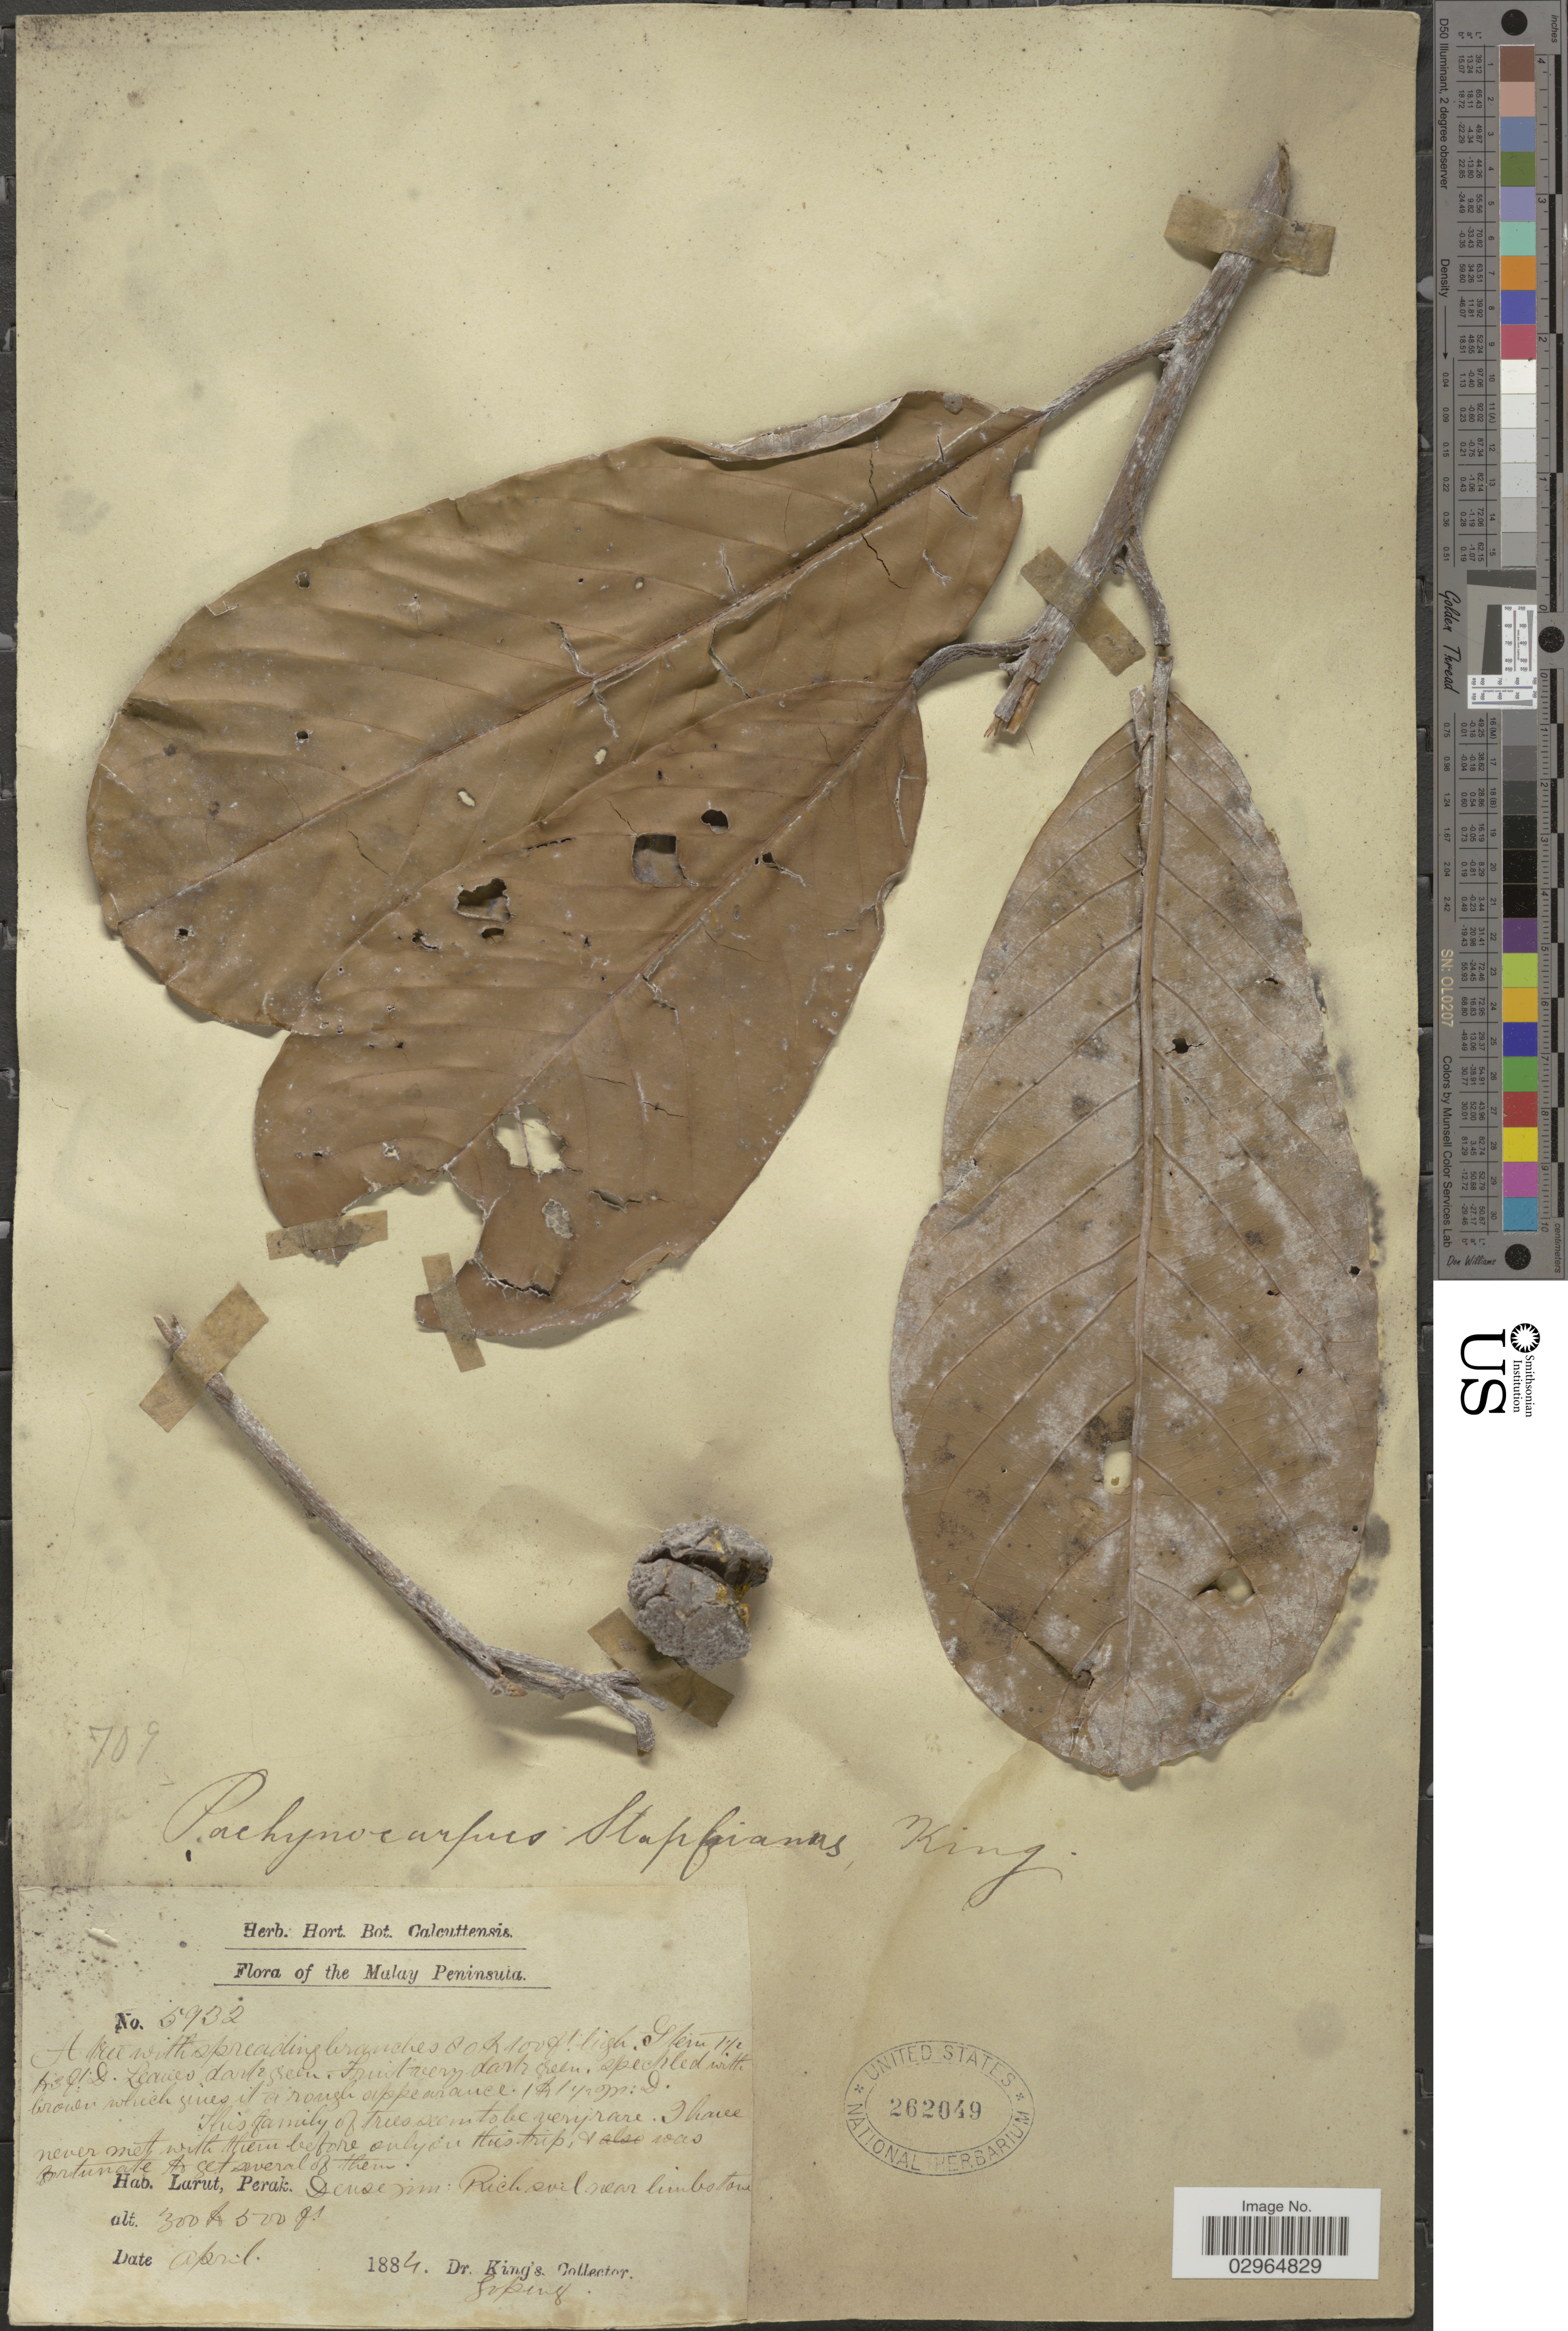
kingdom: Plantae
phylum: Tracheophyta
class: Magnoliopsida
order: Malvales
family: Dipterocarpaceae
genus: Vatica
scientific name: Vatica stapfiana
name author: (King) Slooten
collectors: Dr. King's collector & Soping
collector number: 5932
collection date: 1884-04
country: Malaysia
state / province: Perak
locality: Malay Peninsula. Larut. Dense jun.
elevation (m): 91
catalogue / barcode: US 262049